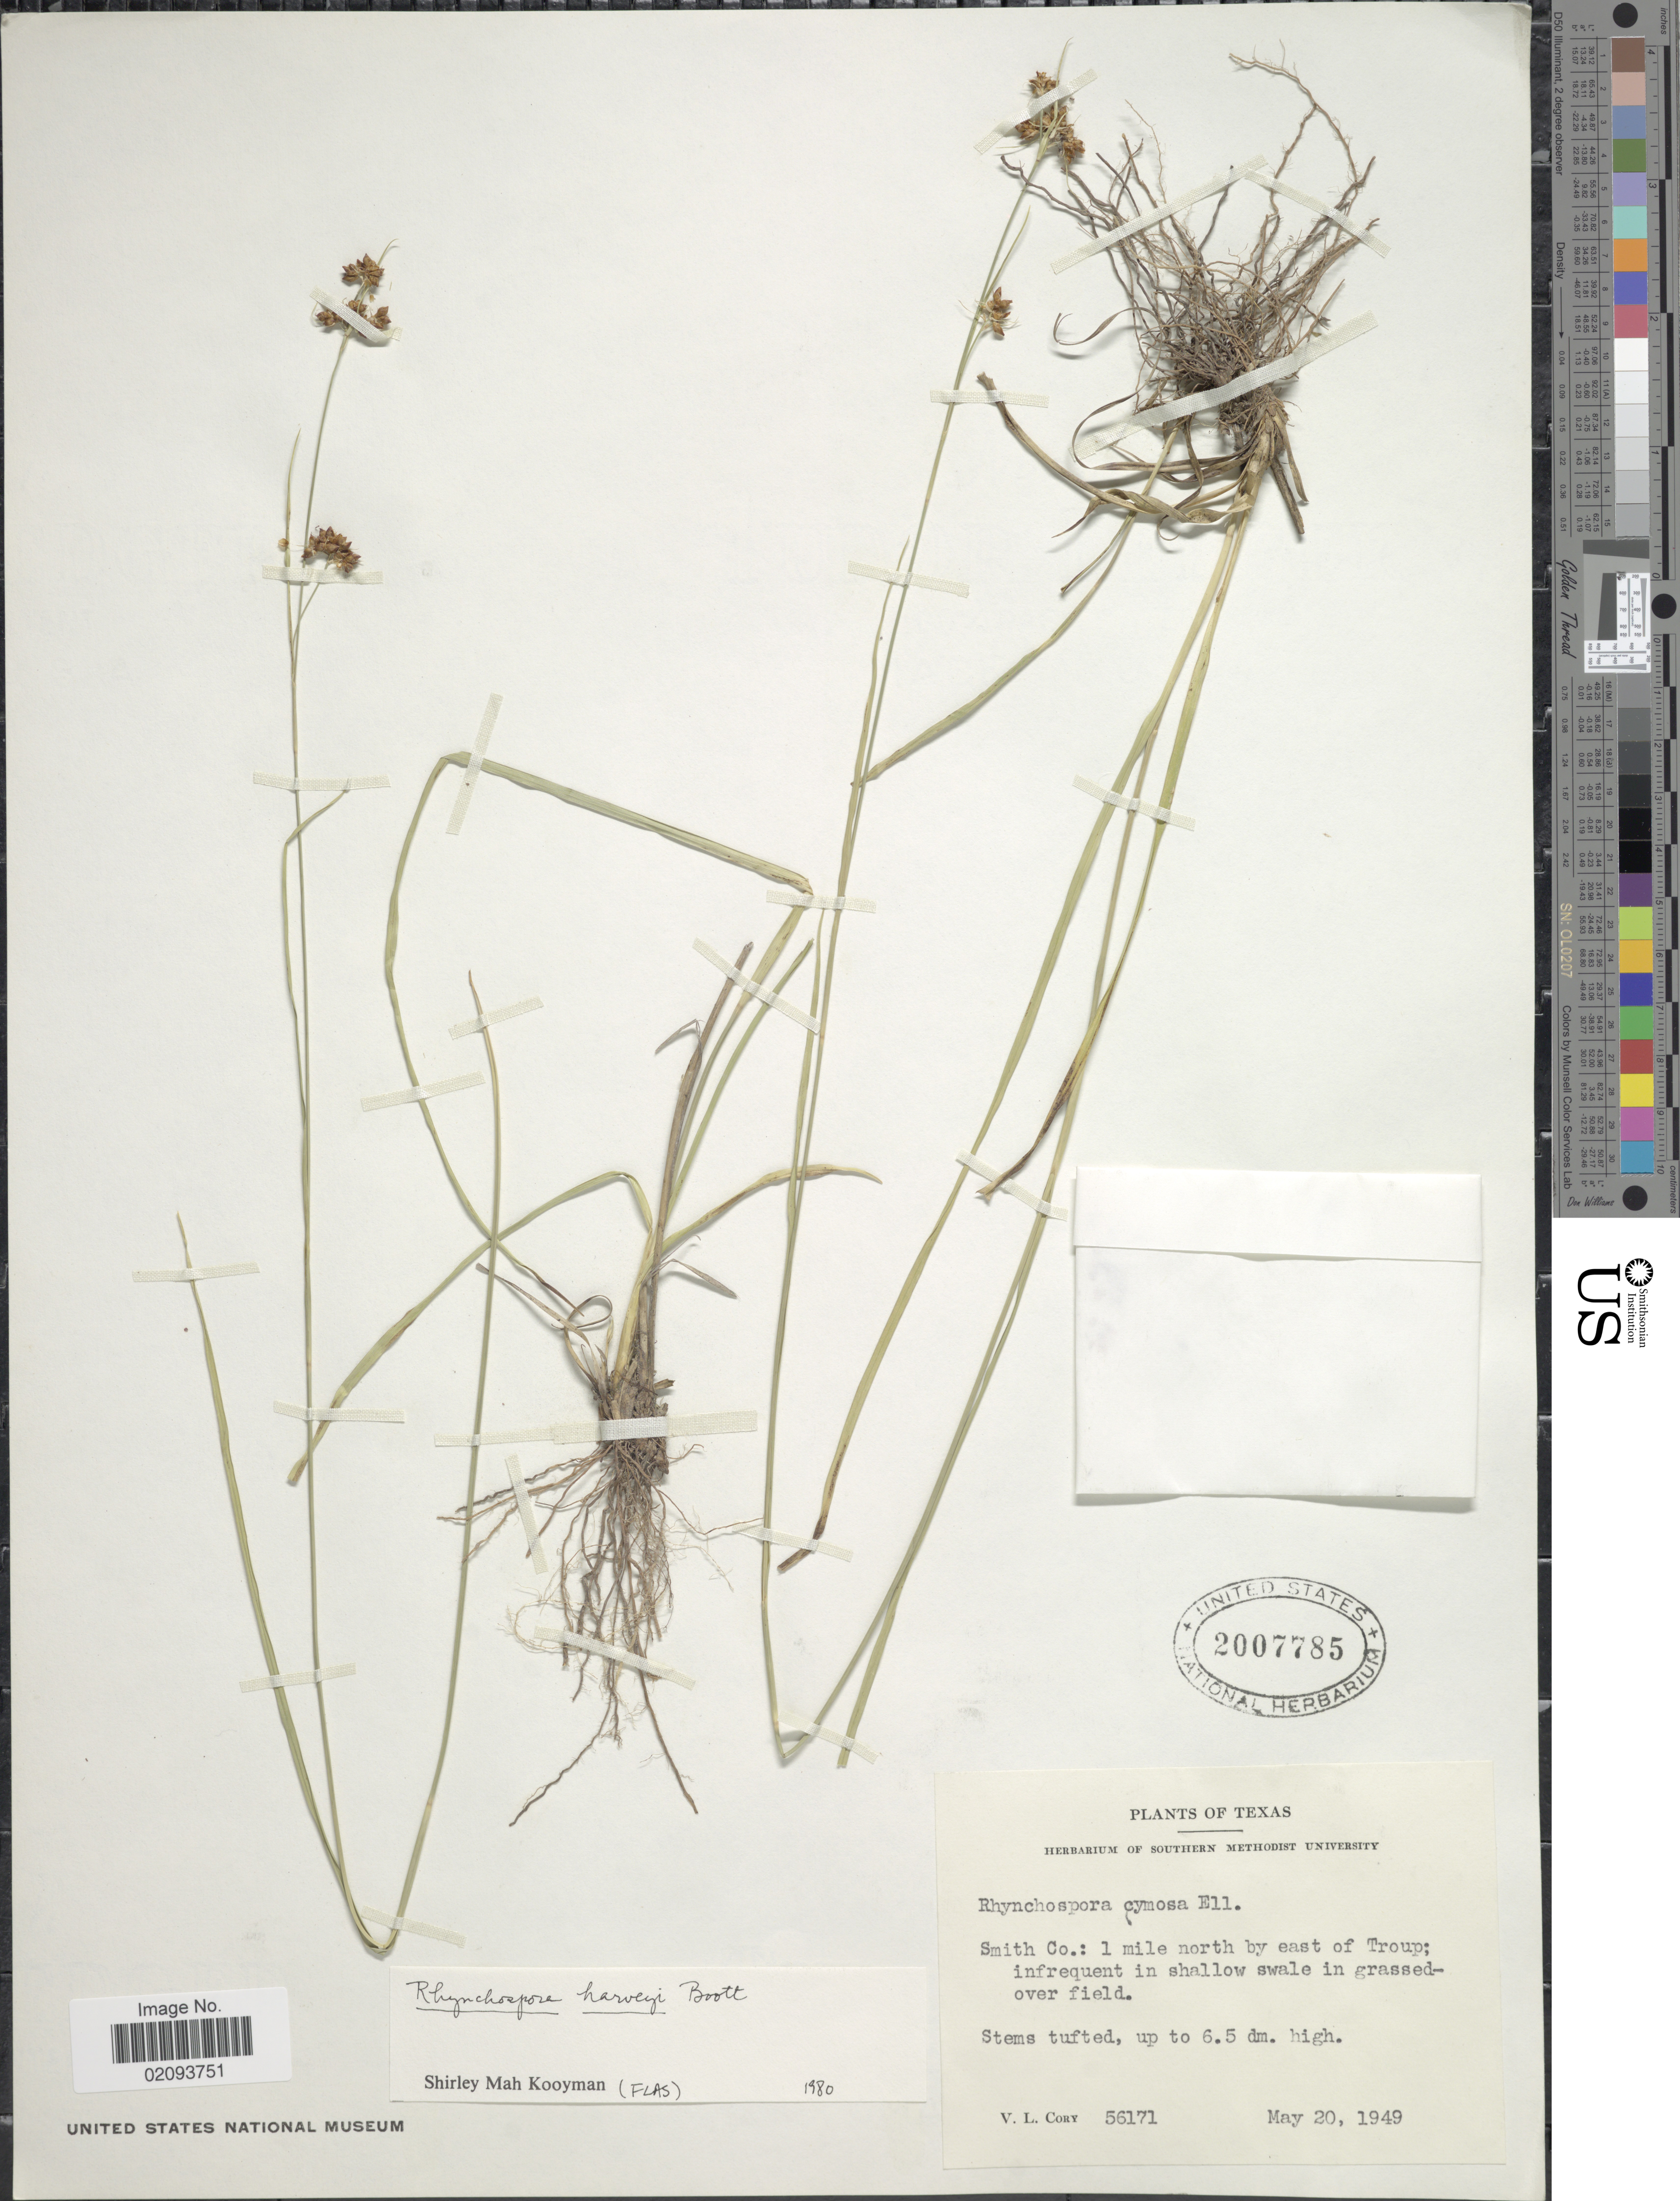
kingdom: Plantae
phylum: Tracheophyta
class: Liliopsida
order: Poales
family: Cyperaceae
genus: Rhynchospora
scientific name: Rhynchospora harveyi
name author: W. Boott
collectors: V. Cory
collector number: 56171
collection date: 1949-05-20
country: United States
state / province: Texas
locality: Smith Co.: 1 mile north by east of Troup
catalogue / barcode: US 2007785